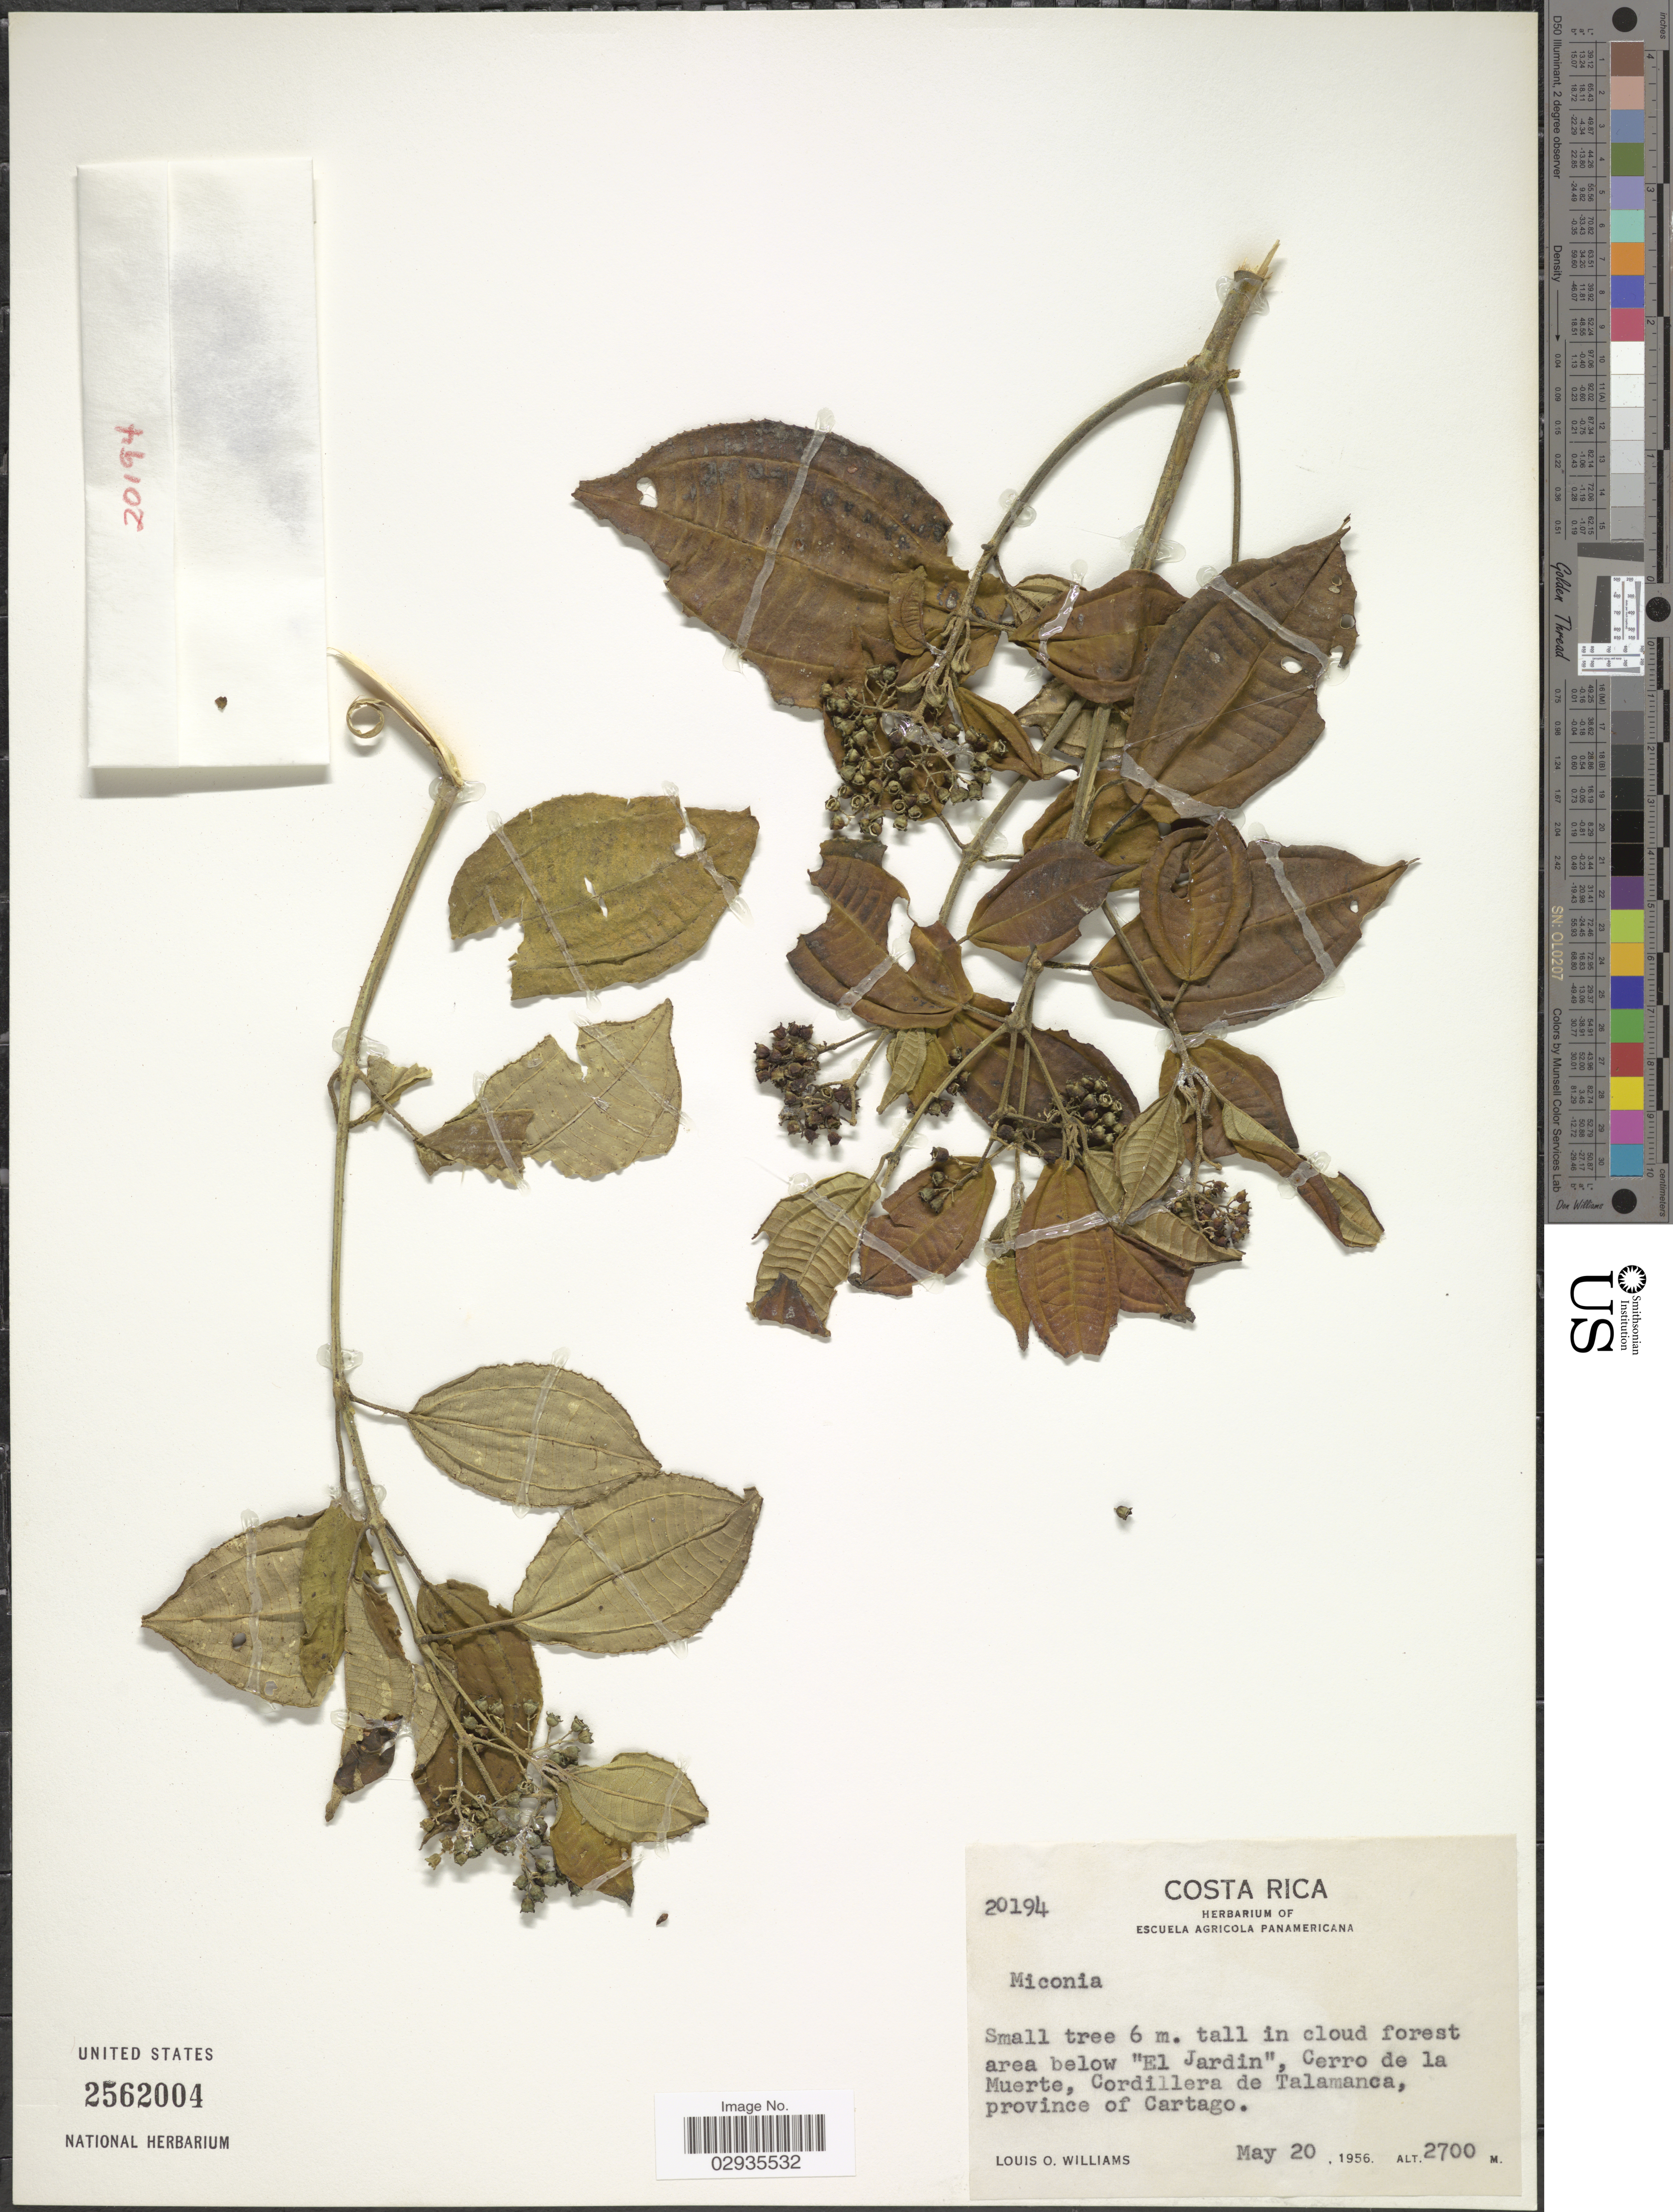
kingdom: Plantae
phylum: Tracheophyta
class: Magnoliopsida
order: Myrtales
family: Melastomataceae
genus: Miconia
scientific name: Miconia sp.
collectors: L. O. Williams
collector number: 20194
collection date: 1956-05-20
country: Costa Rica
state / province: Cartago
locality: In cloud forest area below "El Jardin", Cerro de la Muerte, Cordillera de Talamanca.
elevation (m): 2700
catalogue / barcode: US 2562004